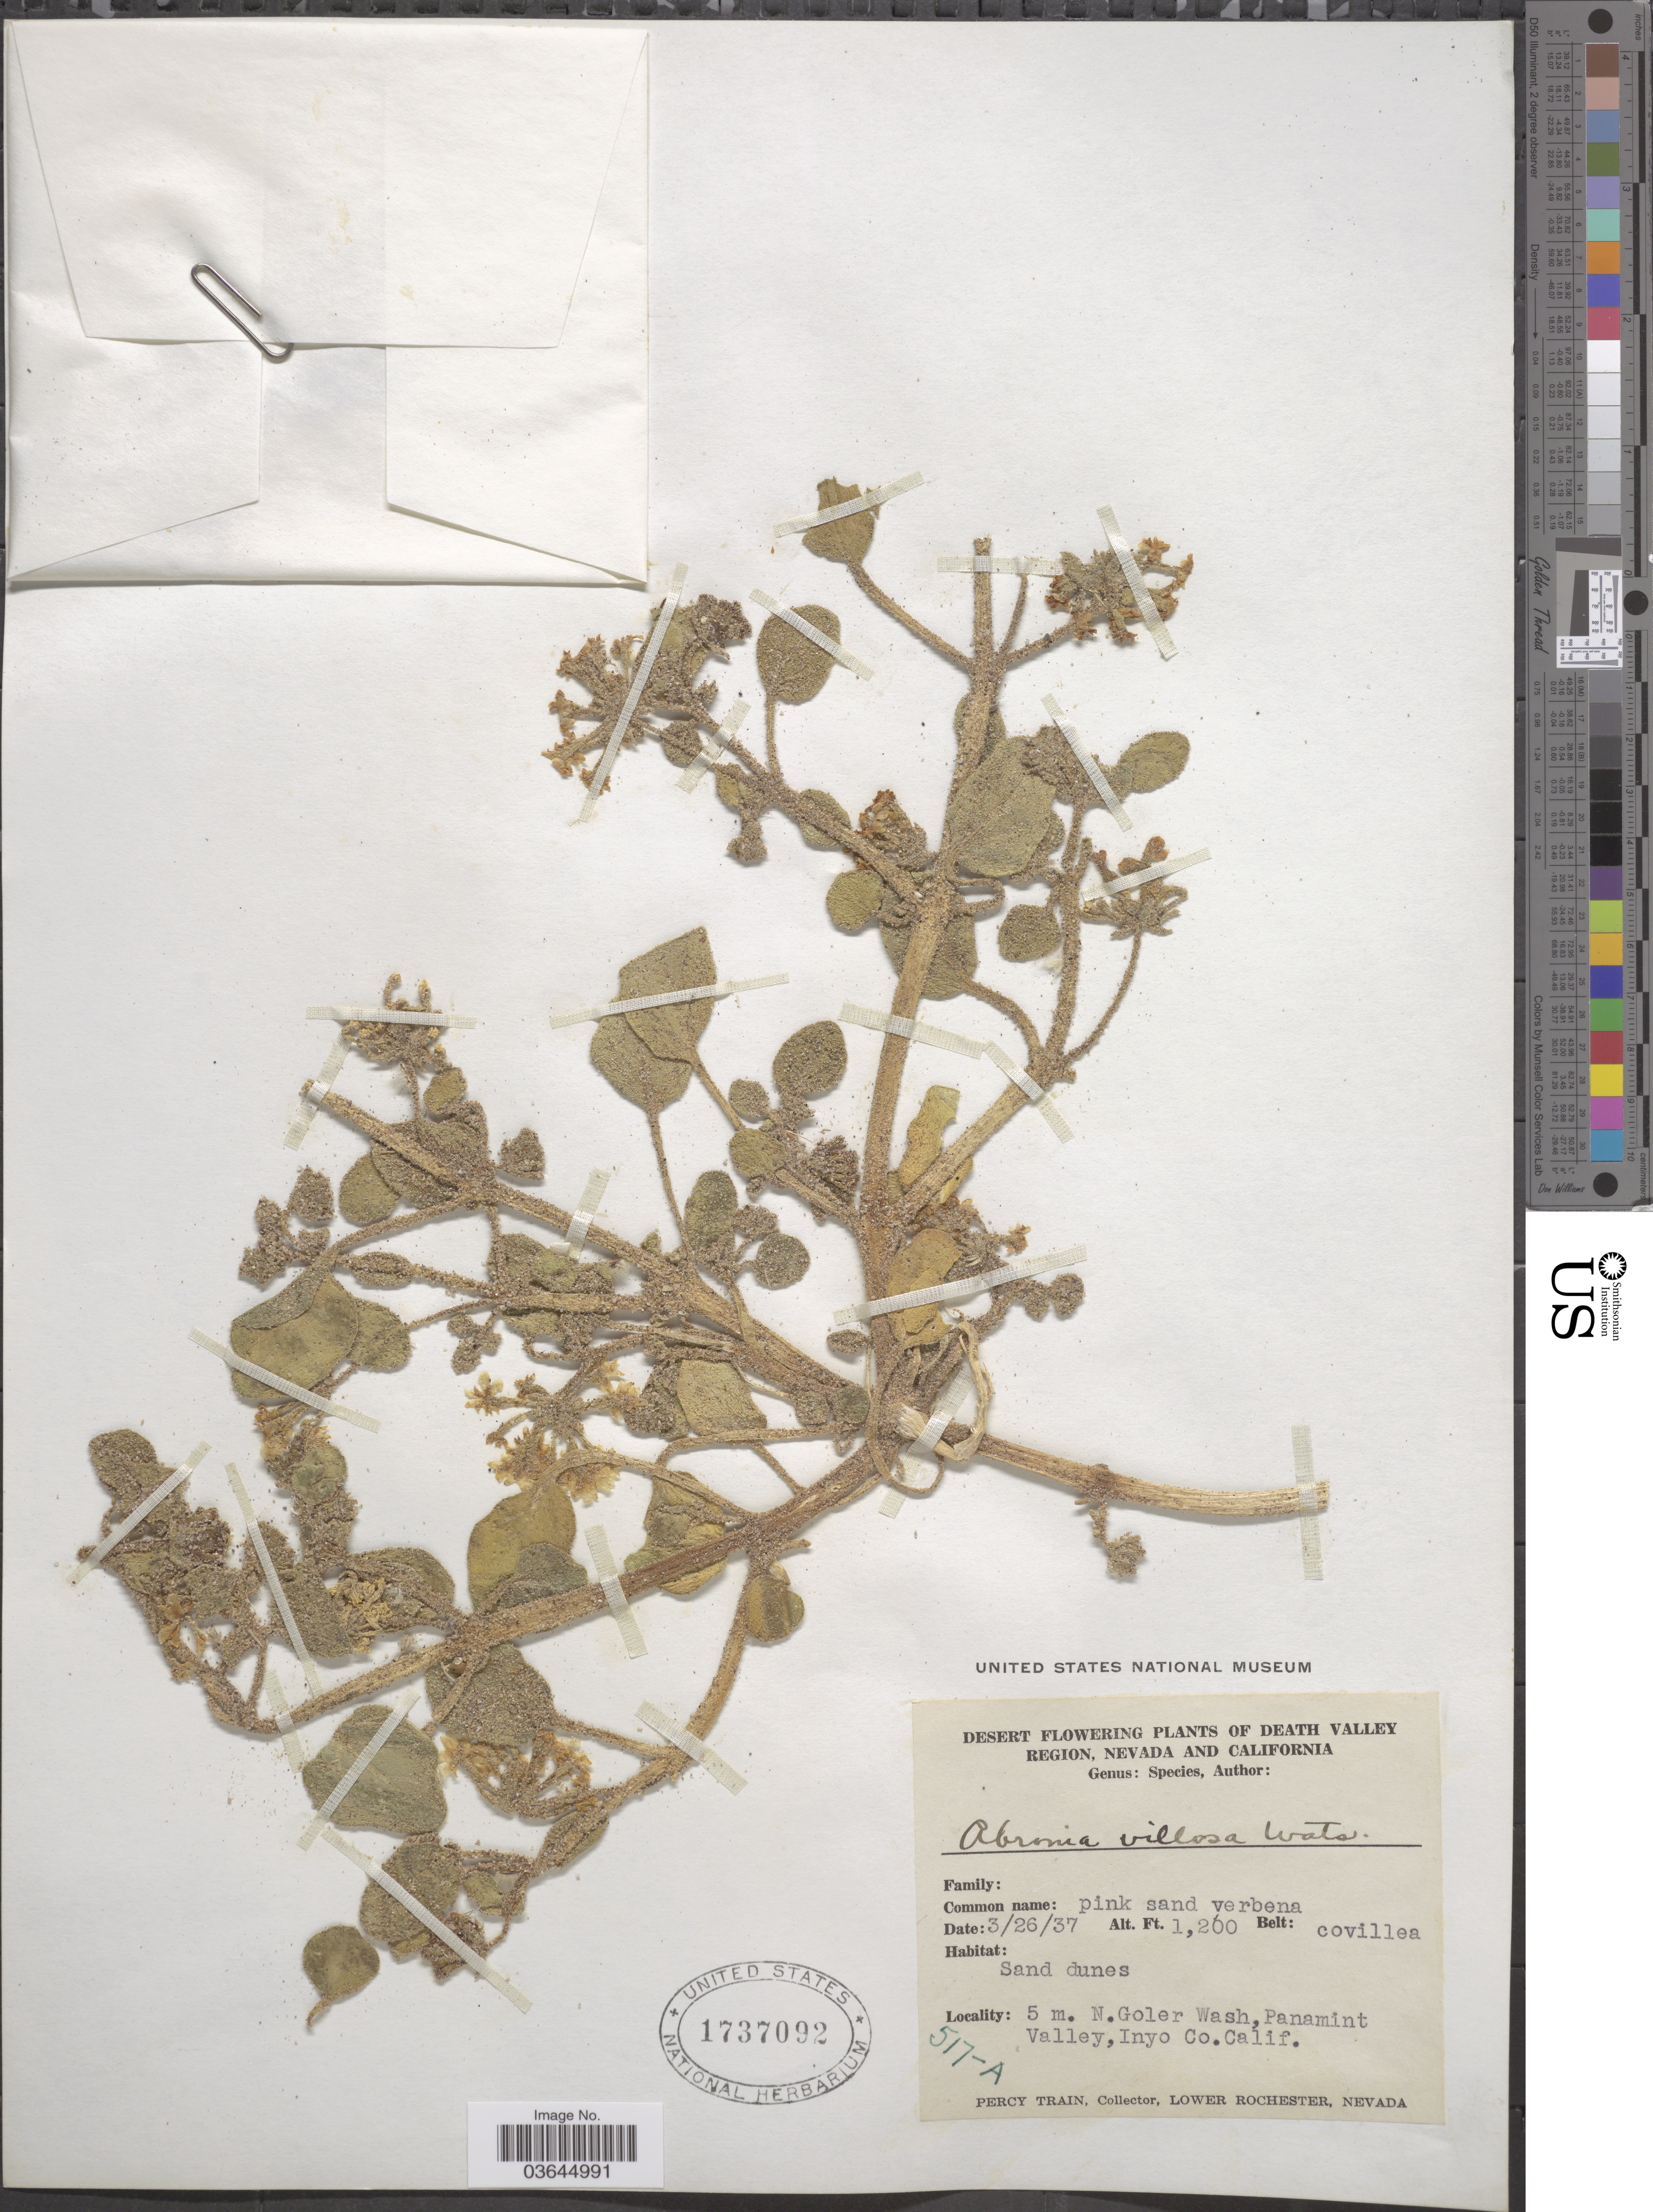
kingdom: Plantae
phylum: Tracheophyta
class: Magnoliopsida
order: Caryophyllales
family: Nyctaginaceae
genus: Abronia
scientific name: Abronia villosa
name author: S. Watson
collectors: P. Train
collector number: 517-A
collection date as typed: Transcribed d/m/y: 26/3/37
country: United States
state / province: California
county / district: Inyo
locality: Desert. Death Valley Region. Belt: Covillea. 5 m. N. Goler Wash, Panamint Valley, Inyo Co.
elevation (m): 366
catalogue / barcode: US 1737092